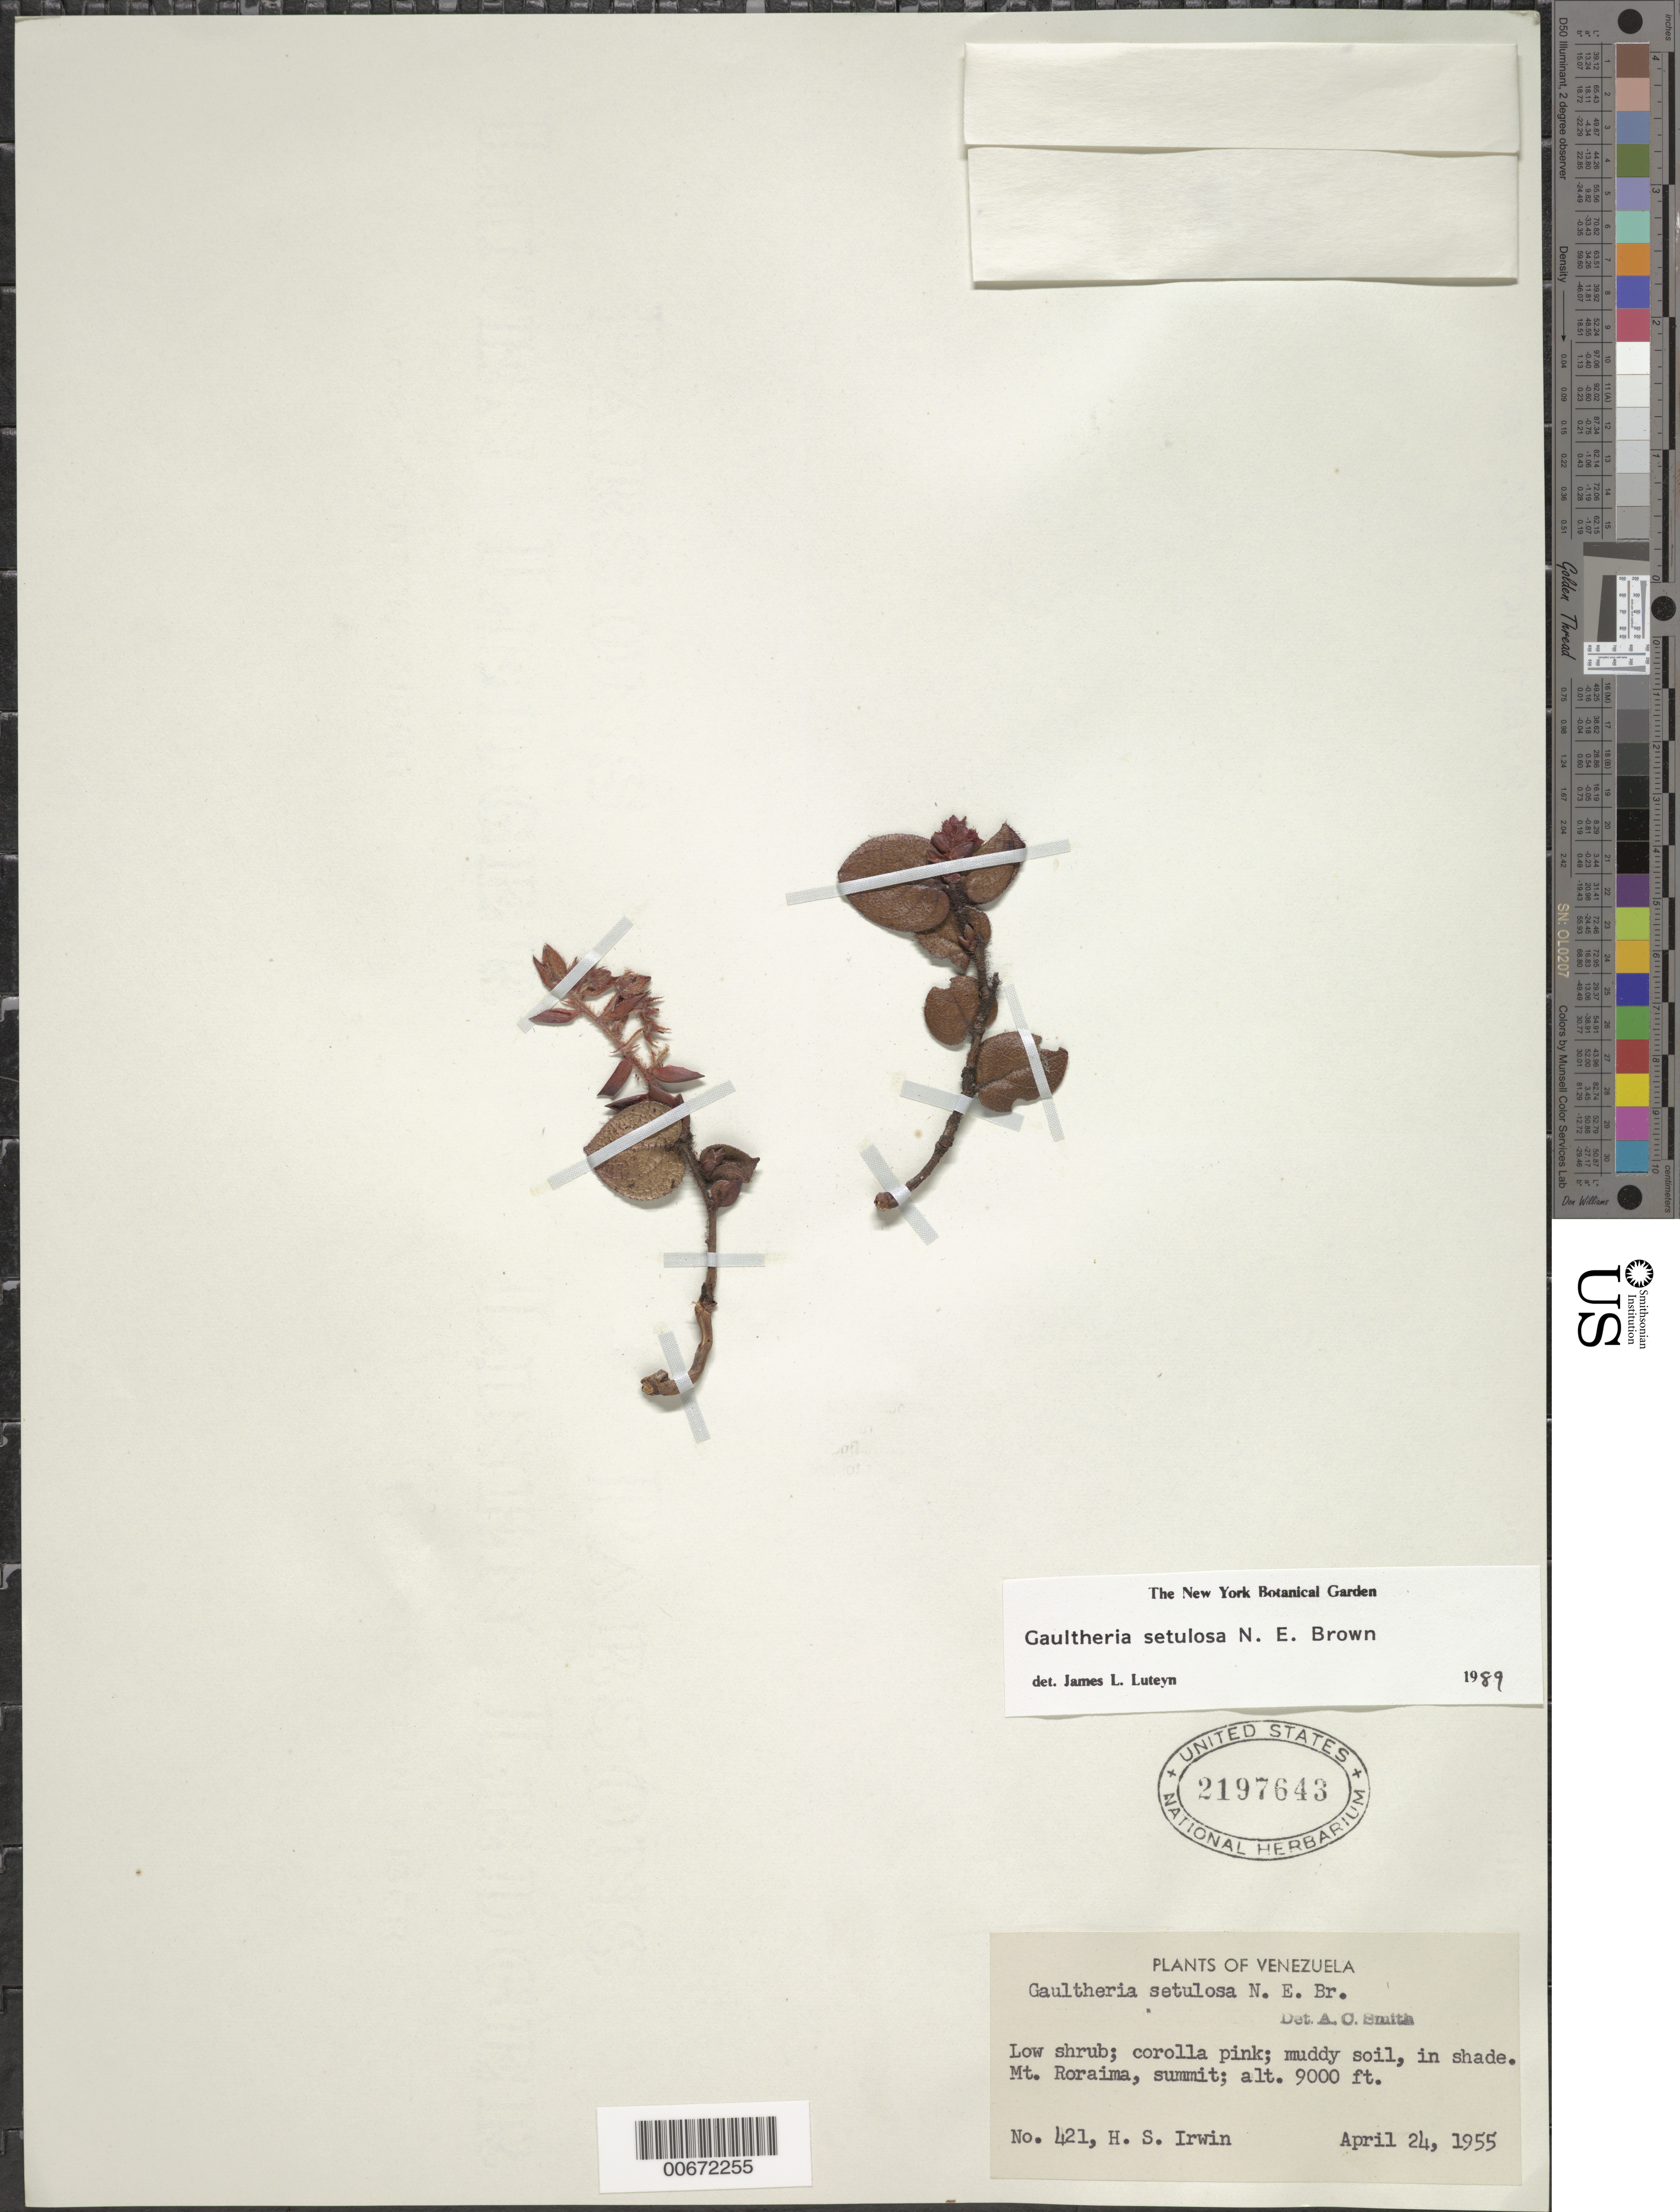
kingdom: Plantae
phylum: Tracheophyta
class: Magnoliopsida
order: Ericales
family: Ericaceae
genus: Gaultheria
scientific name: Gaultheria setulosa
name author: N.E. Br.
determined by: Luteyn, J. L.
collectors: H. Irwin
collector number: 421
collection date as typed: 24-Apr-55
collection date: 1955-04-24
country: Venezuela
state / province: Bolívar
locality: Mt. Roraima, summit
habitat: Muddy soil, in shade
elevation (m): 2743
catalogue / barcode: US 2197643